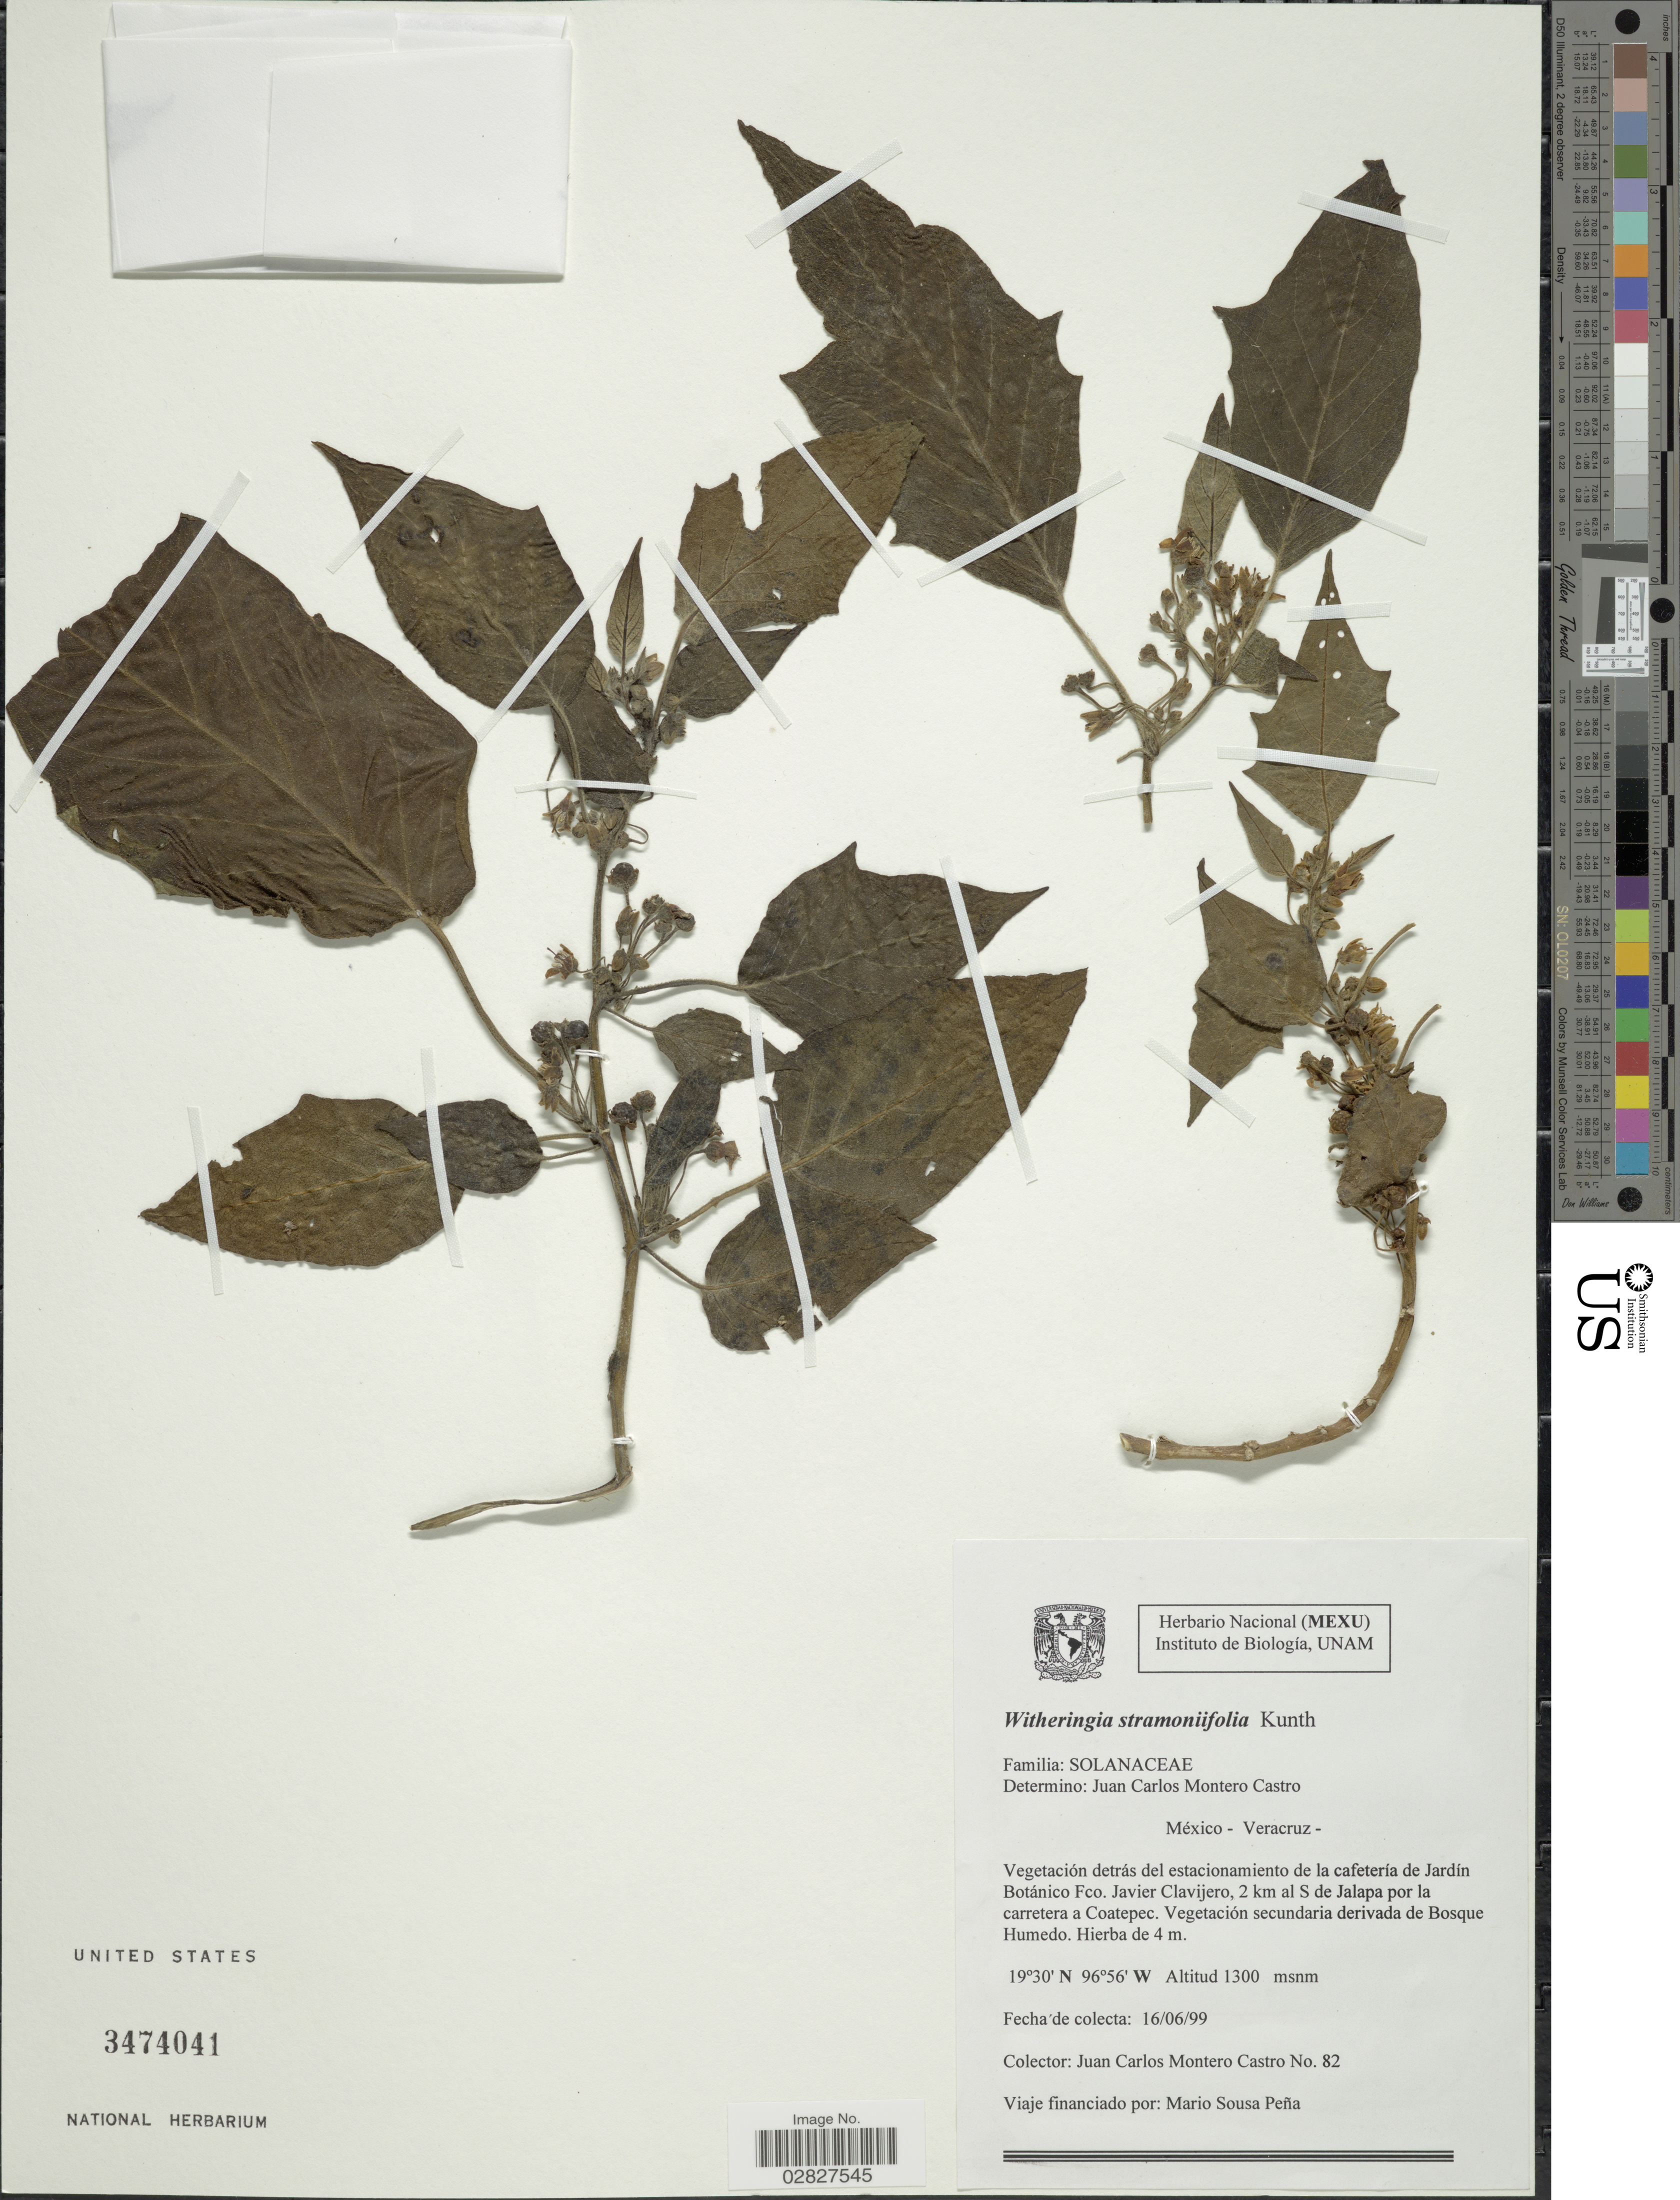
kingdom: Plantae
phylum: Tracheophyta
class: Magnoliopsida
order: Solanales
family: Solanaceae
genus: Witheringia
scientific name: Witheringia stramonifolia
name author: Kunth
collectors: J. Montero-Castro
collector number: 82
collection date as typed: Transcribed d/m/y: 16/6/99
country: Mexico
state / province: Veracruz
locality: Veracruz. Vegetación detrás del estacionamiento de la cafetería de Jardín Botánico Fco. Javier Clavijero, 2 km al S de Jalapa por la carretera a Coatepec.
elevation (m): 1300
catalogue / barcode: US 3474041